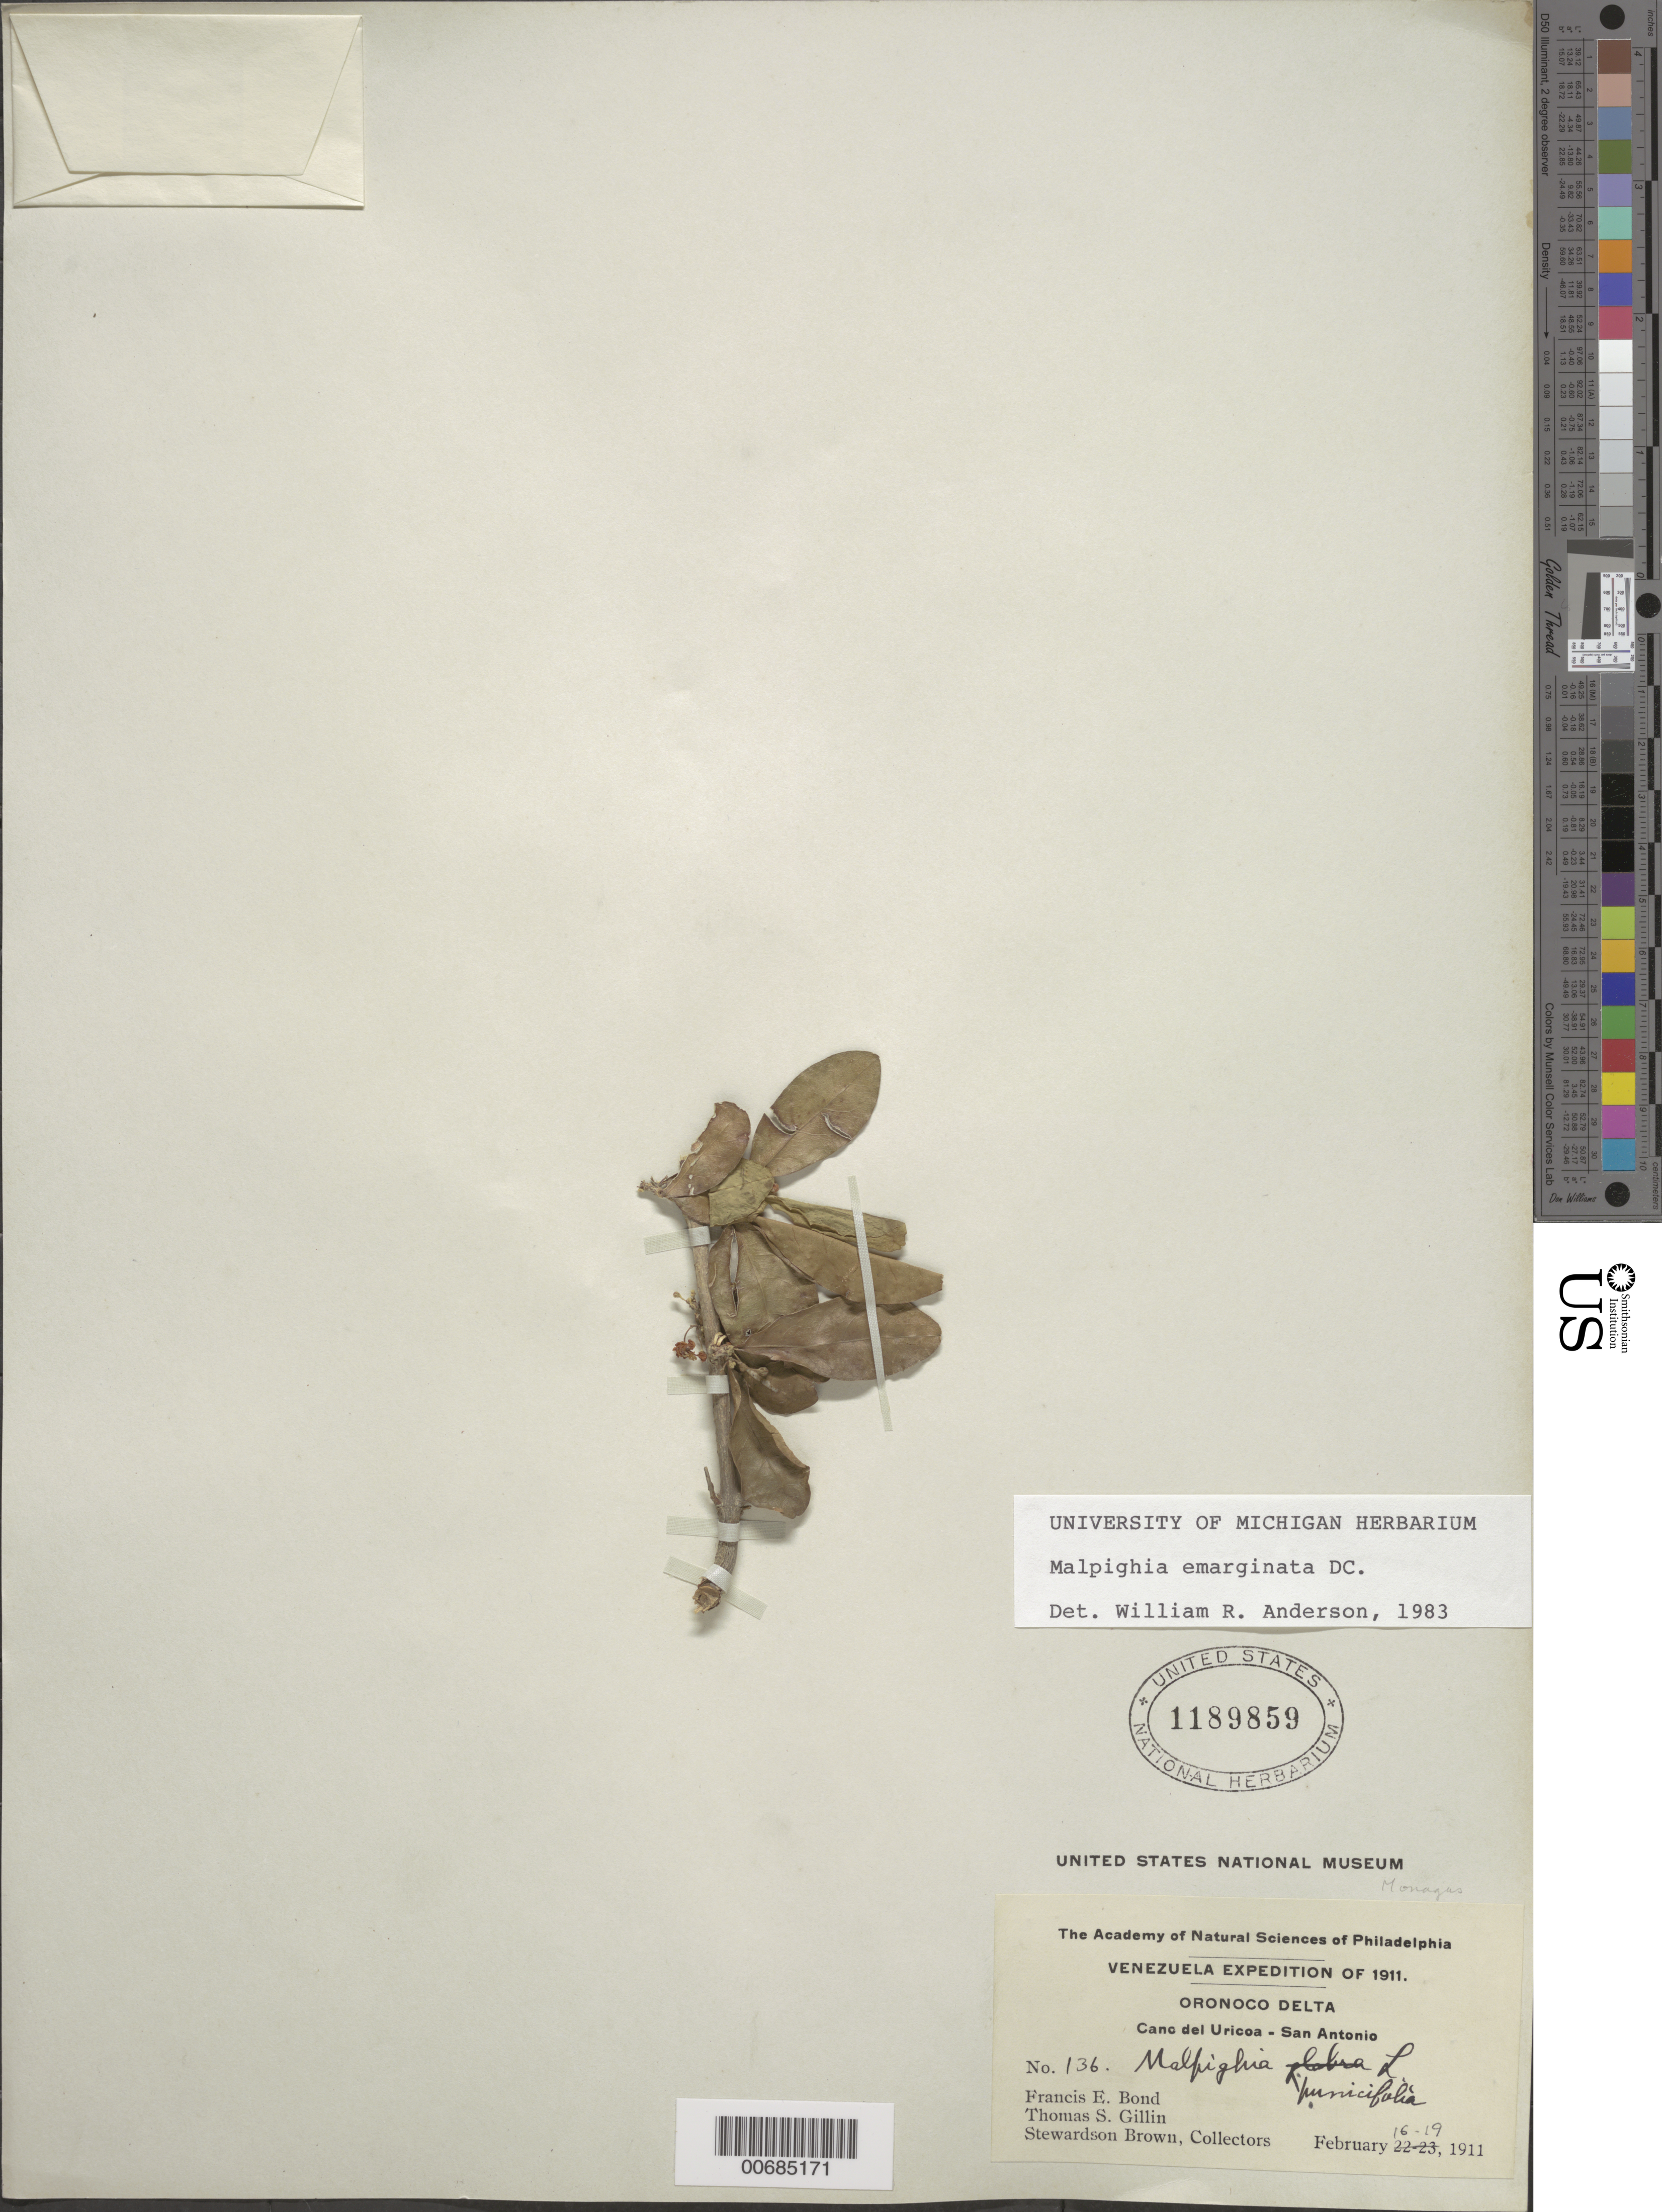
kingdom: Plantae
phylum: Tracheophyta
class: Magnoliopsida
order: Malpighiales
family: Malpighiaceae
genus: Malpighia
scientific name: Malpighia emarginata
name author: DC.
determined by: Anderson, W. R., (MICH), University of Michigan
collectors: F. Bond, T. Gillin & S. Brown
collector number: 136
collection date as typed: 16-19 February 1911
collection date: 1911-02-16/1911-02-19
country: Venezuela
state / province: Monagas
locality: Las Piedritas and savannah between Boca de Uracoa and San Antonio de Tabasca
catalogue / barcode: US 1189859